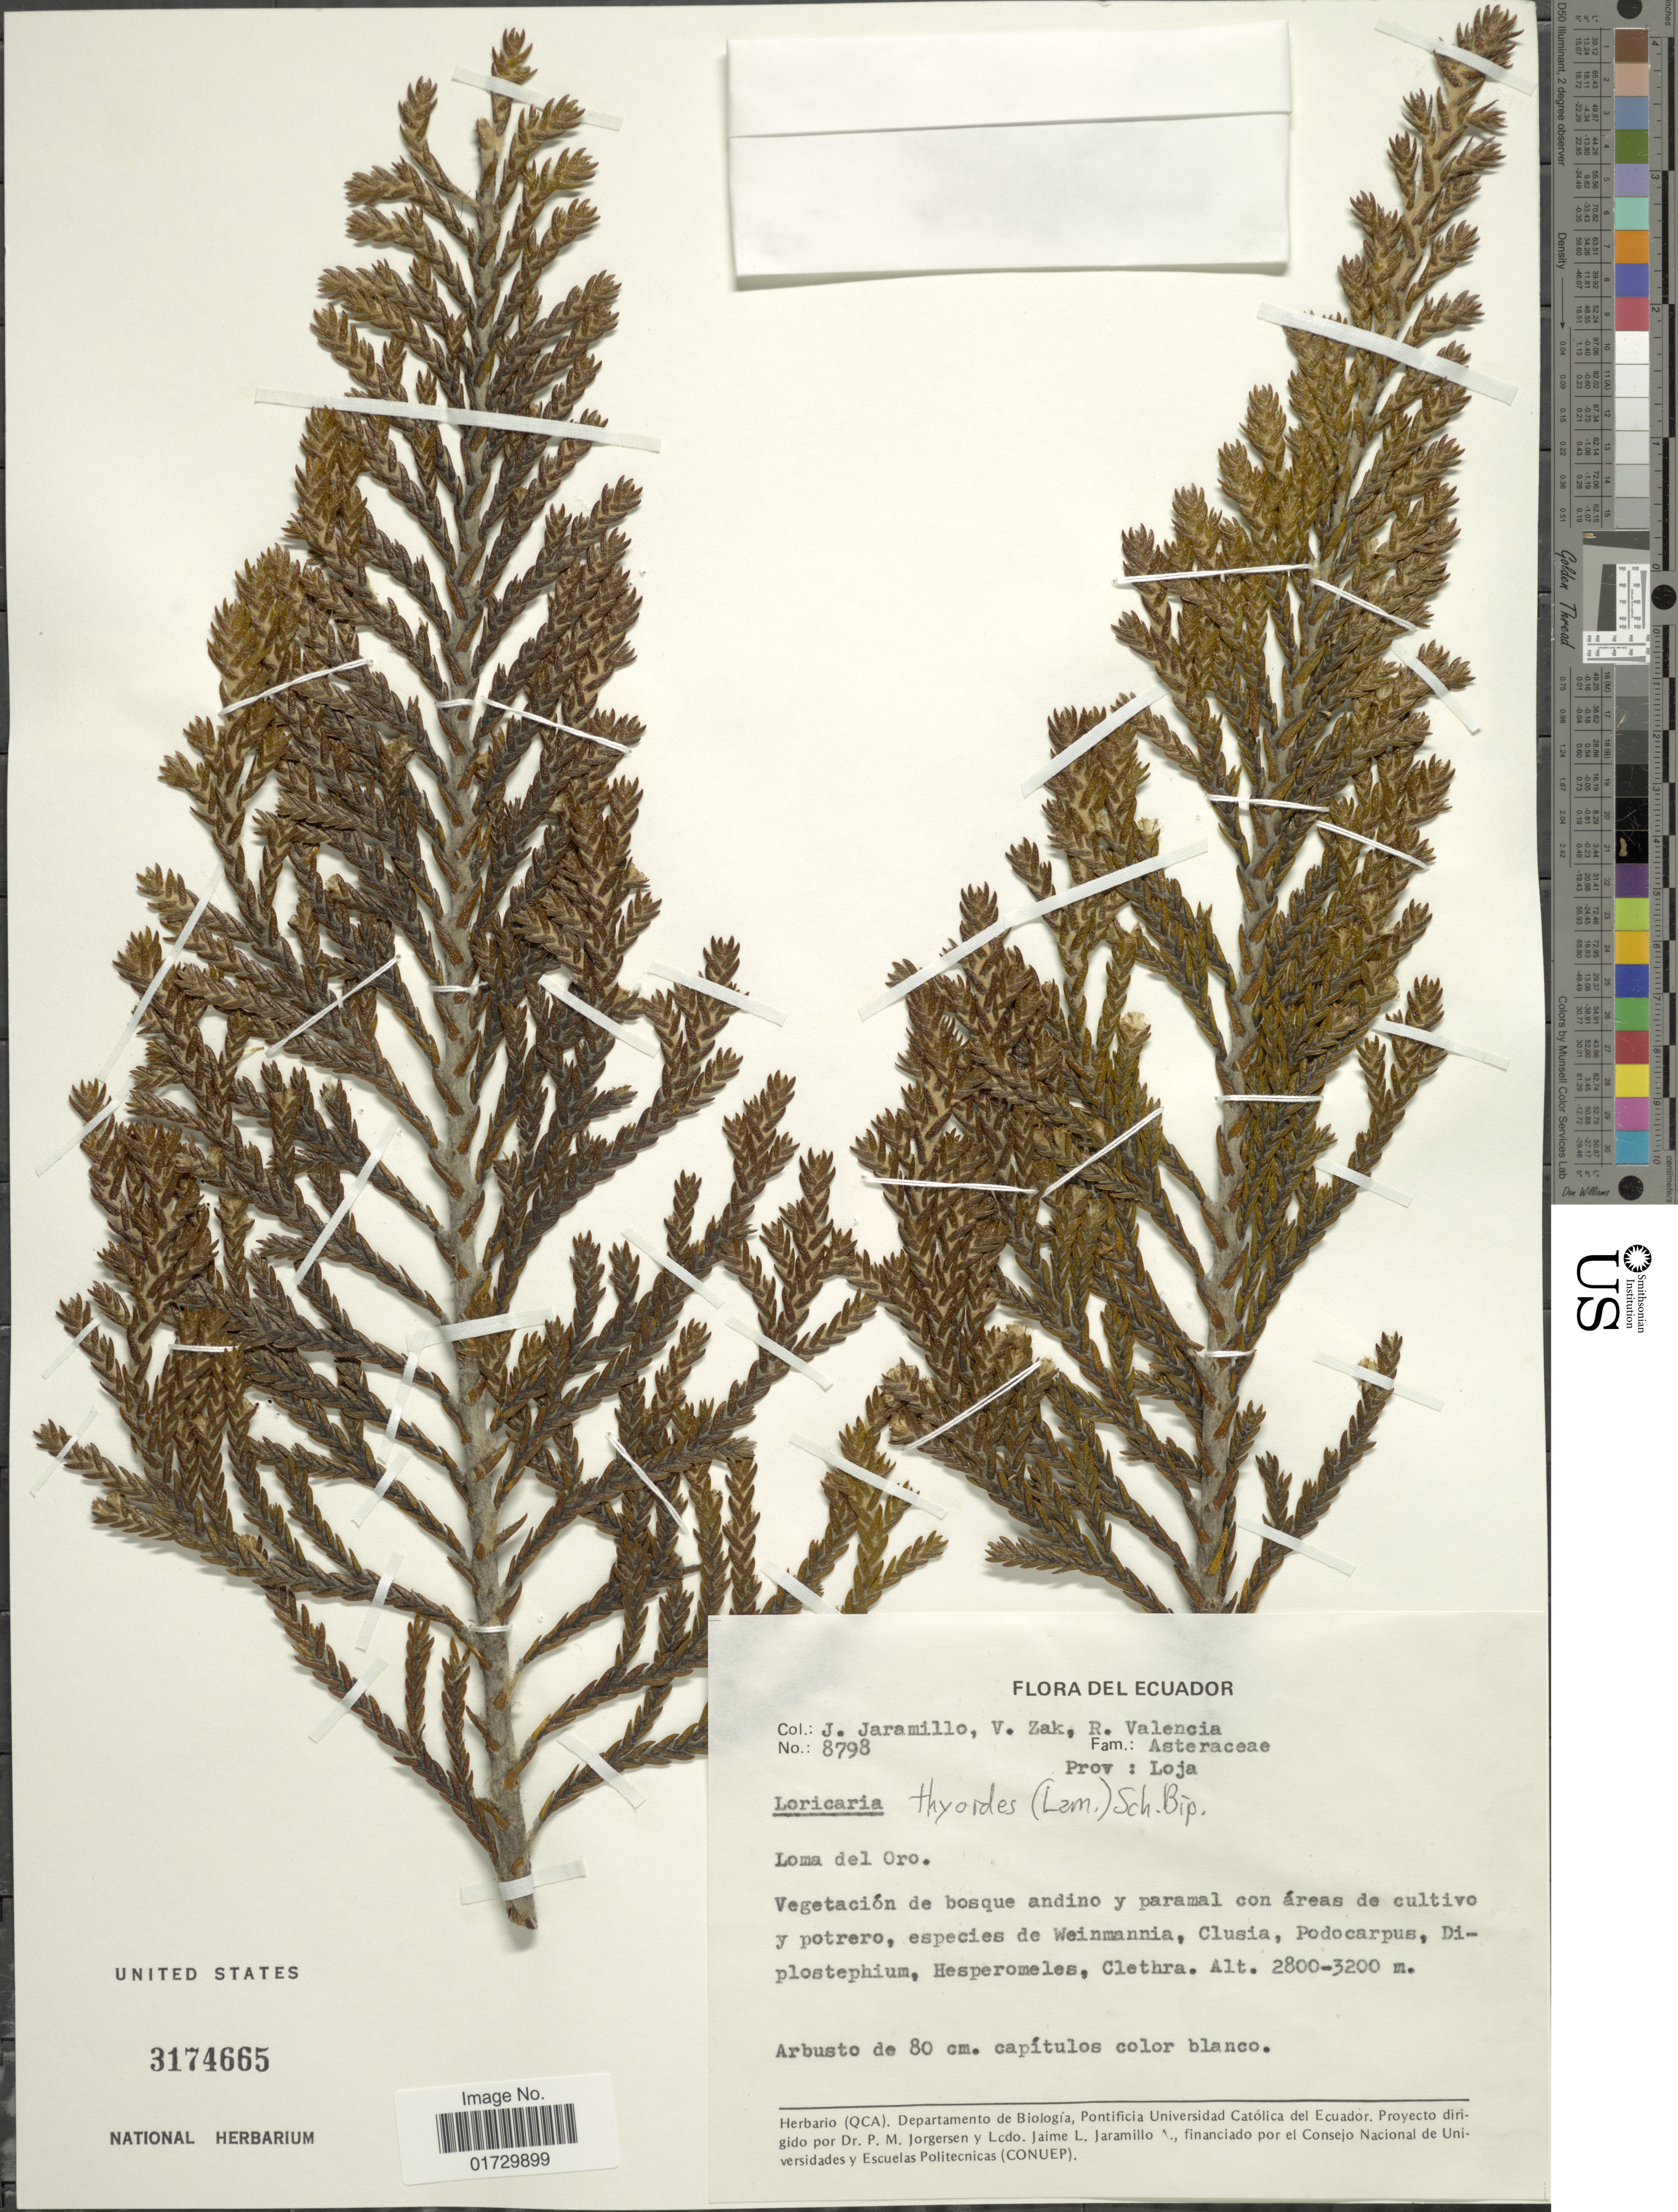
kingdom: Plantae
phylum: Tracheophyta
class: Magnoliopsida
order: Asterales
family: Asteraceae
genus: Loricaria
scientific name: Loricaria thuyoides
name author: (Lam.) Sch. Bip.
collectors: J. Jaramillo, V. Zak & R. Valencia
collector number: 8795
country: Ecuador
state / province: Loja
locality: Loma del Oro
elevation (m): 2800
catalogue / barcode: US 3174665